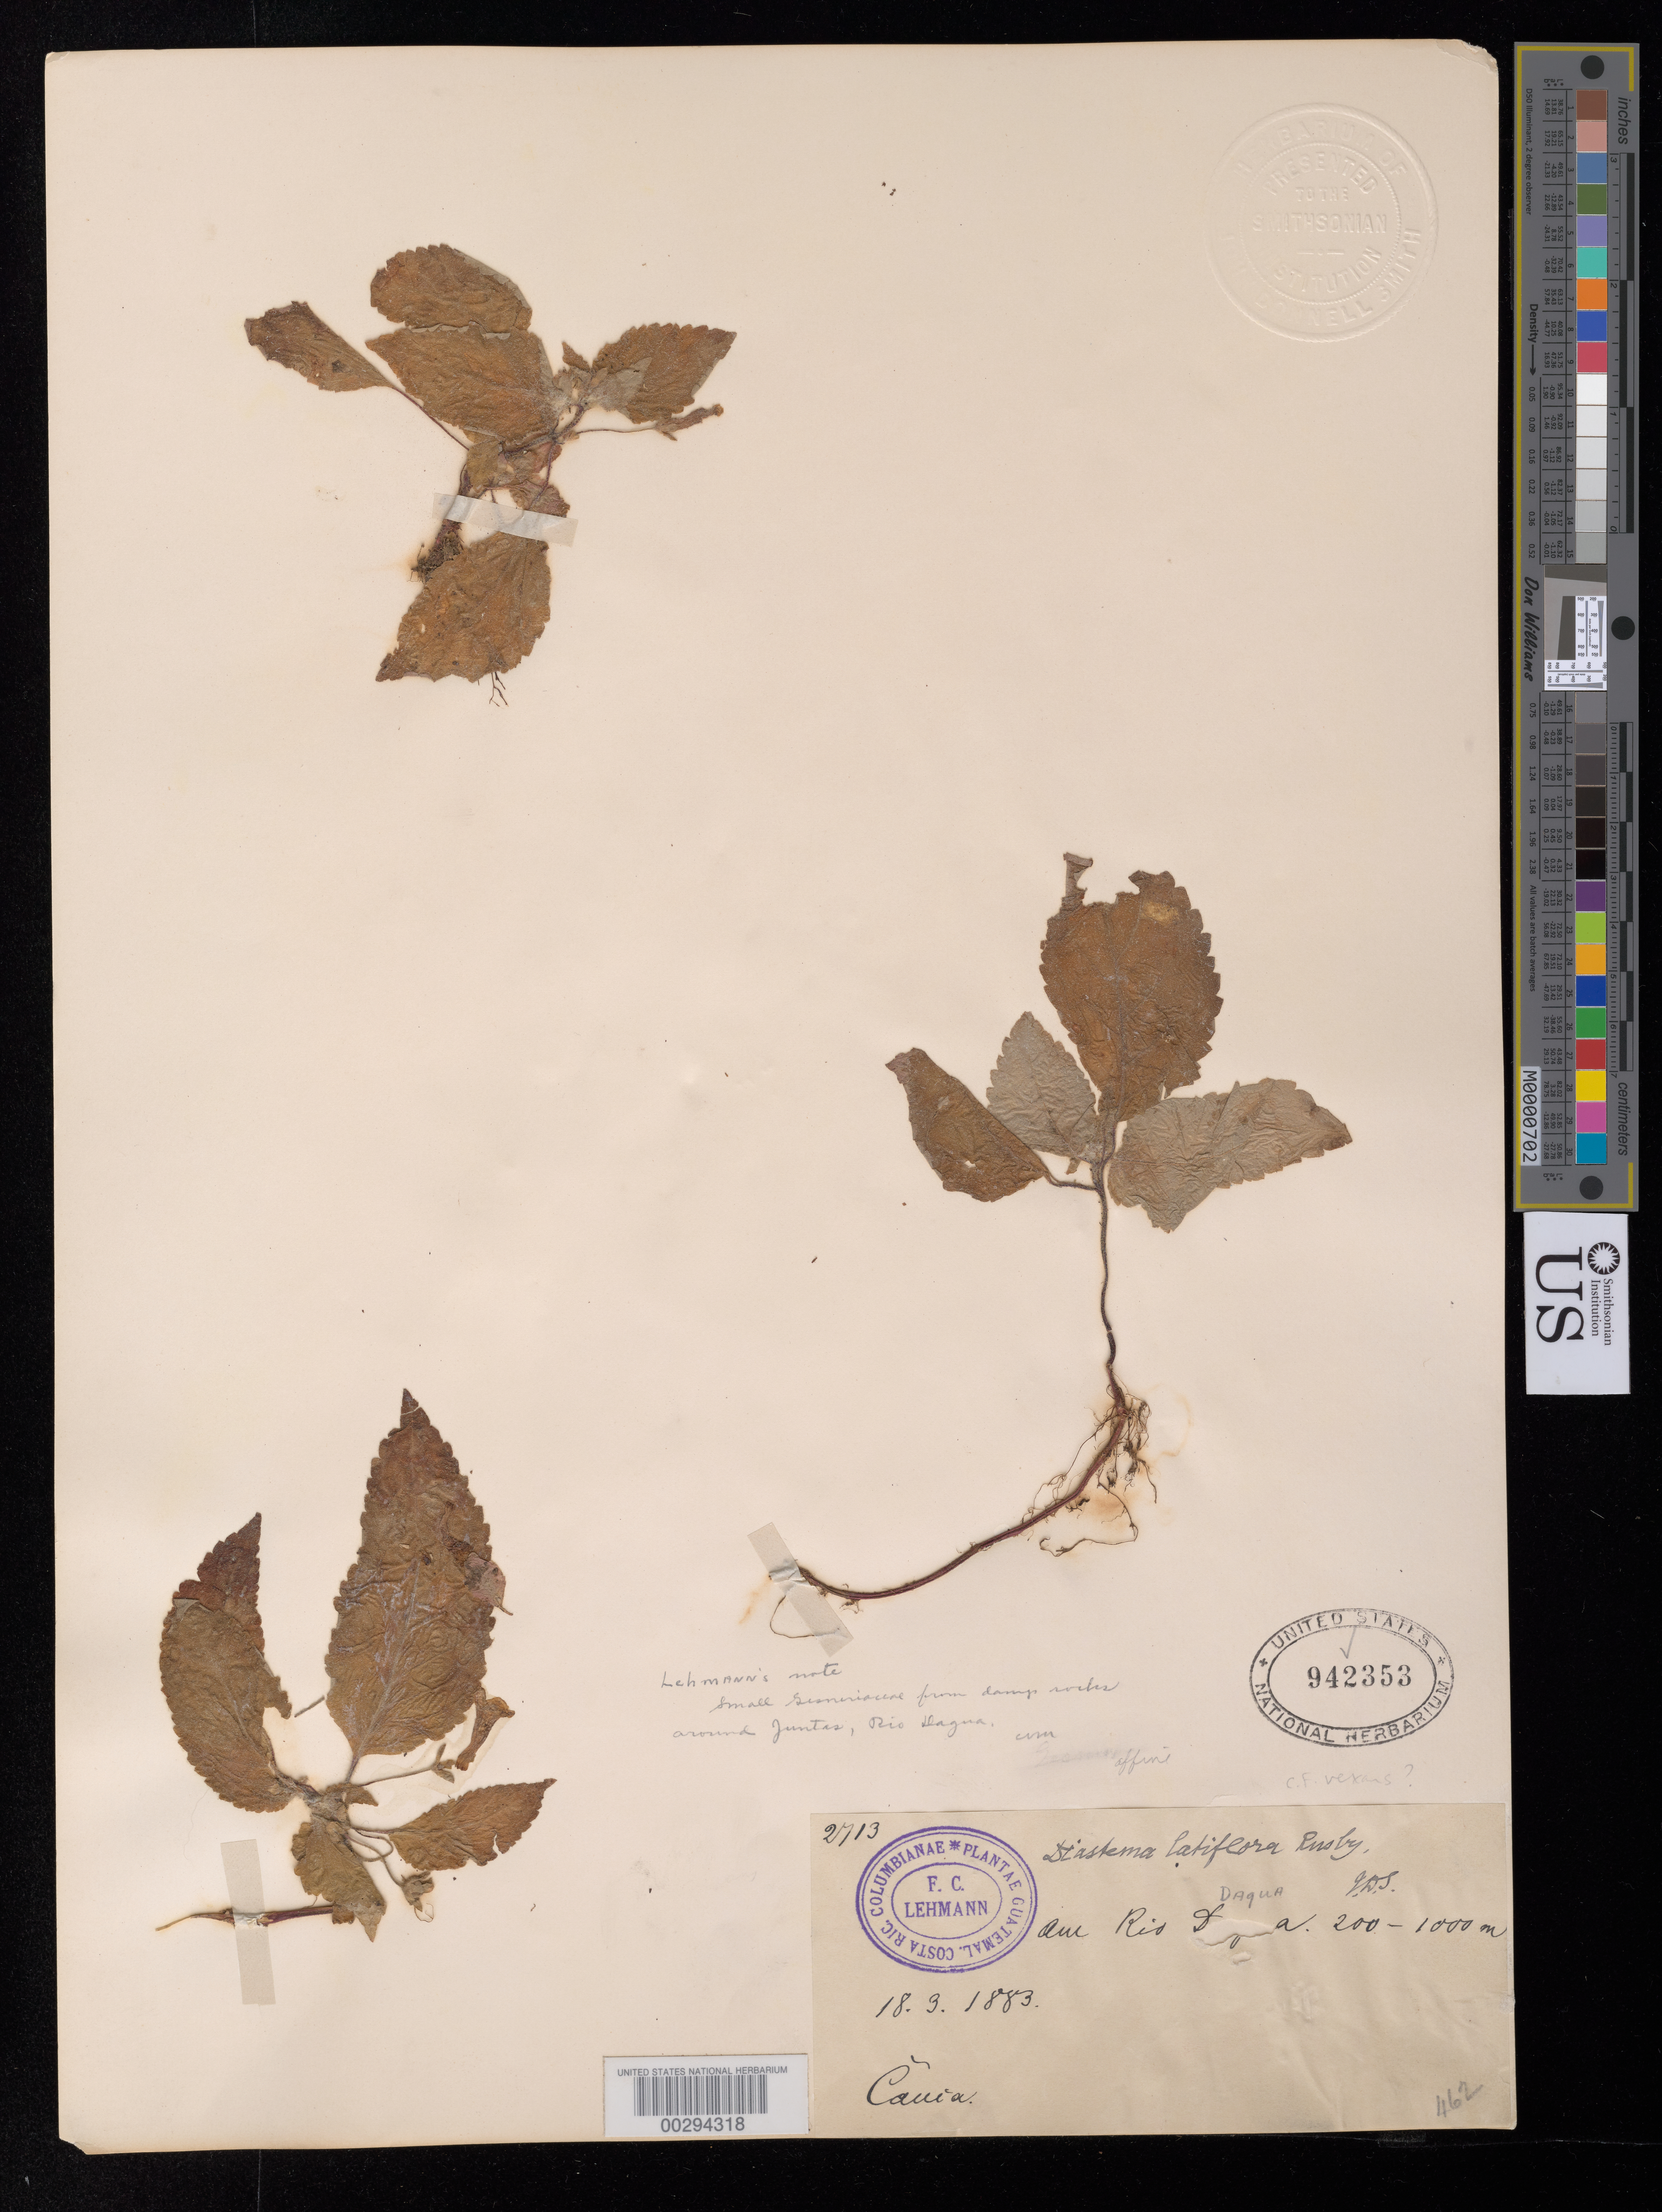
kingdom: Plantae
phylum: Tracheophyta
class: Magnoliopsida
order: Lamiales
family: Gesneriaceae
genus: Diastema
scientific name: Diastema affine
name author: Fritsch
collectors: F. C. Lehmann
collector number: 2713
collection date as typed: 18 Mar 1883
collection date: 1883-03-18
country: Colombia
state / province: Cauca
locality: Juntas: Rio Dagua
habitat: Damp rocks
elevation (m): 200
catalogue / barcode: US 942353